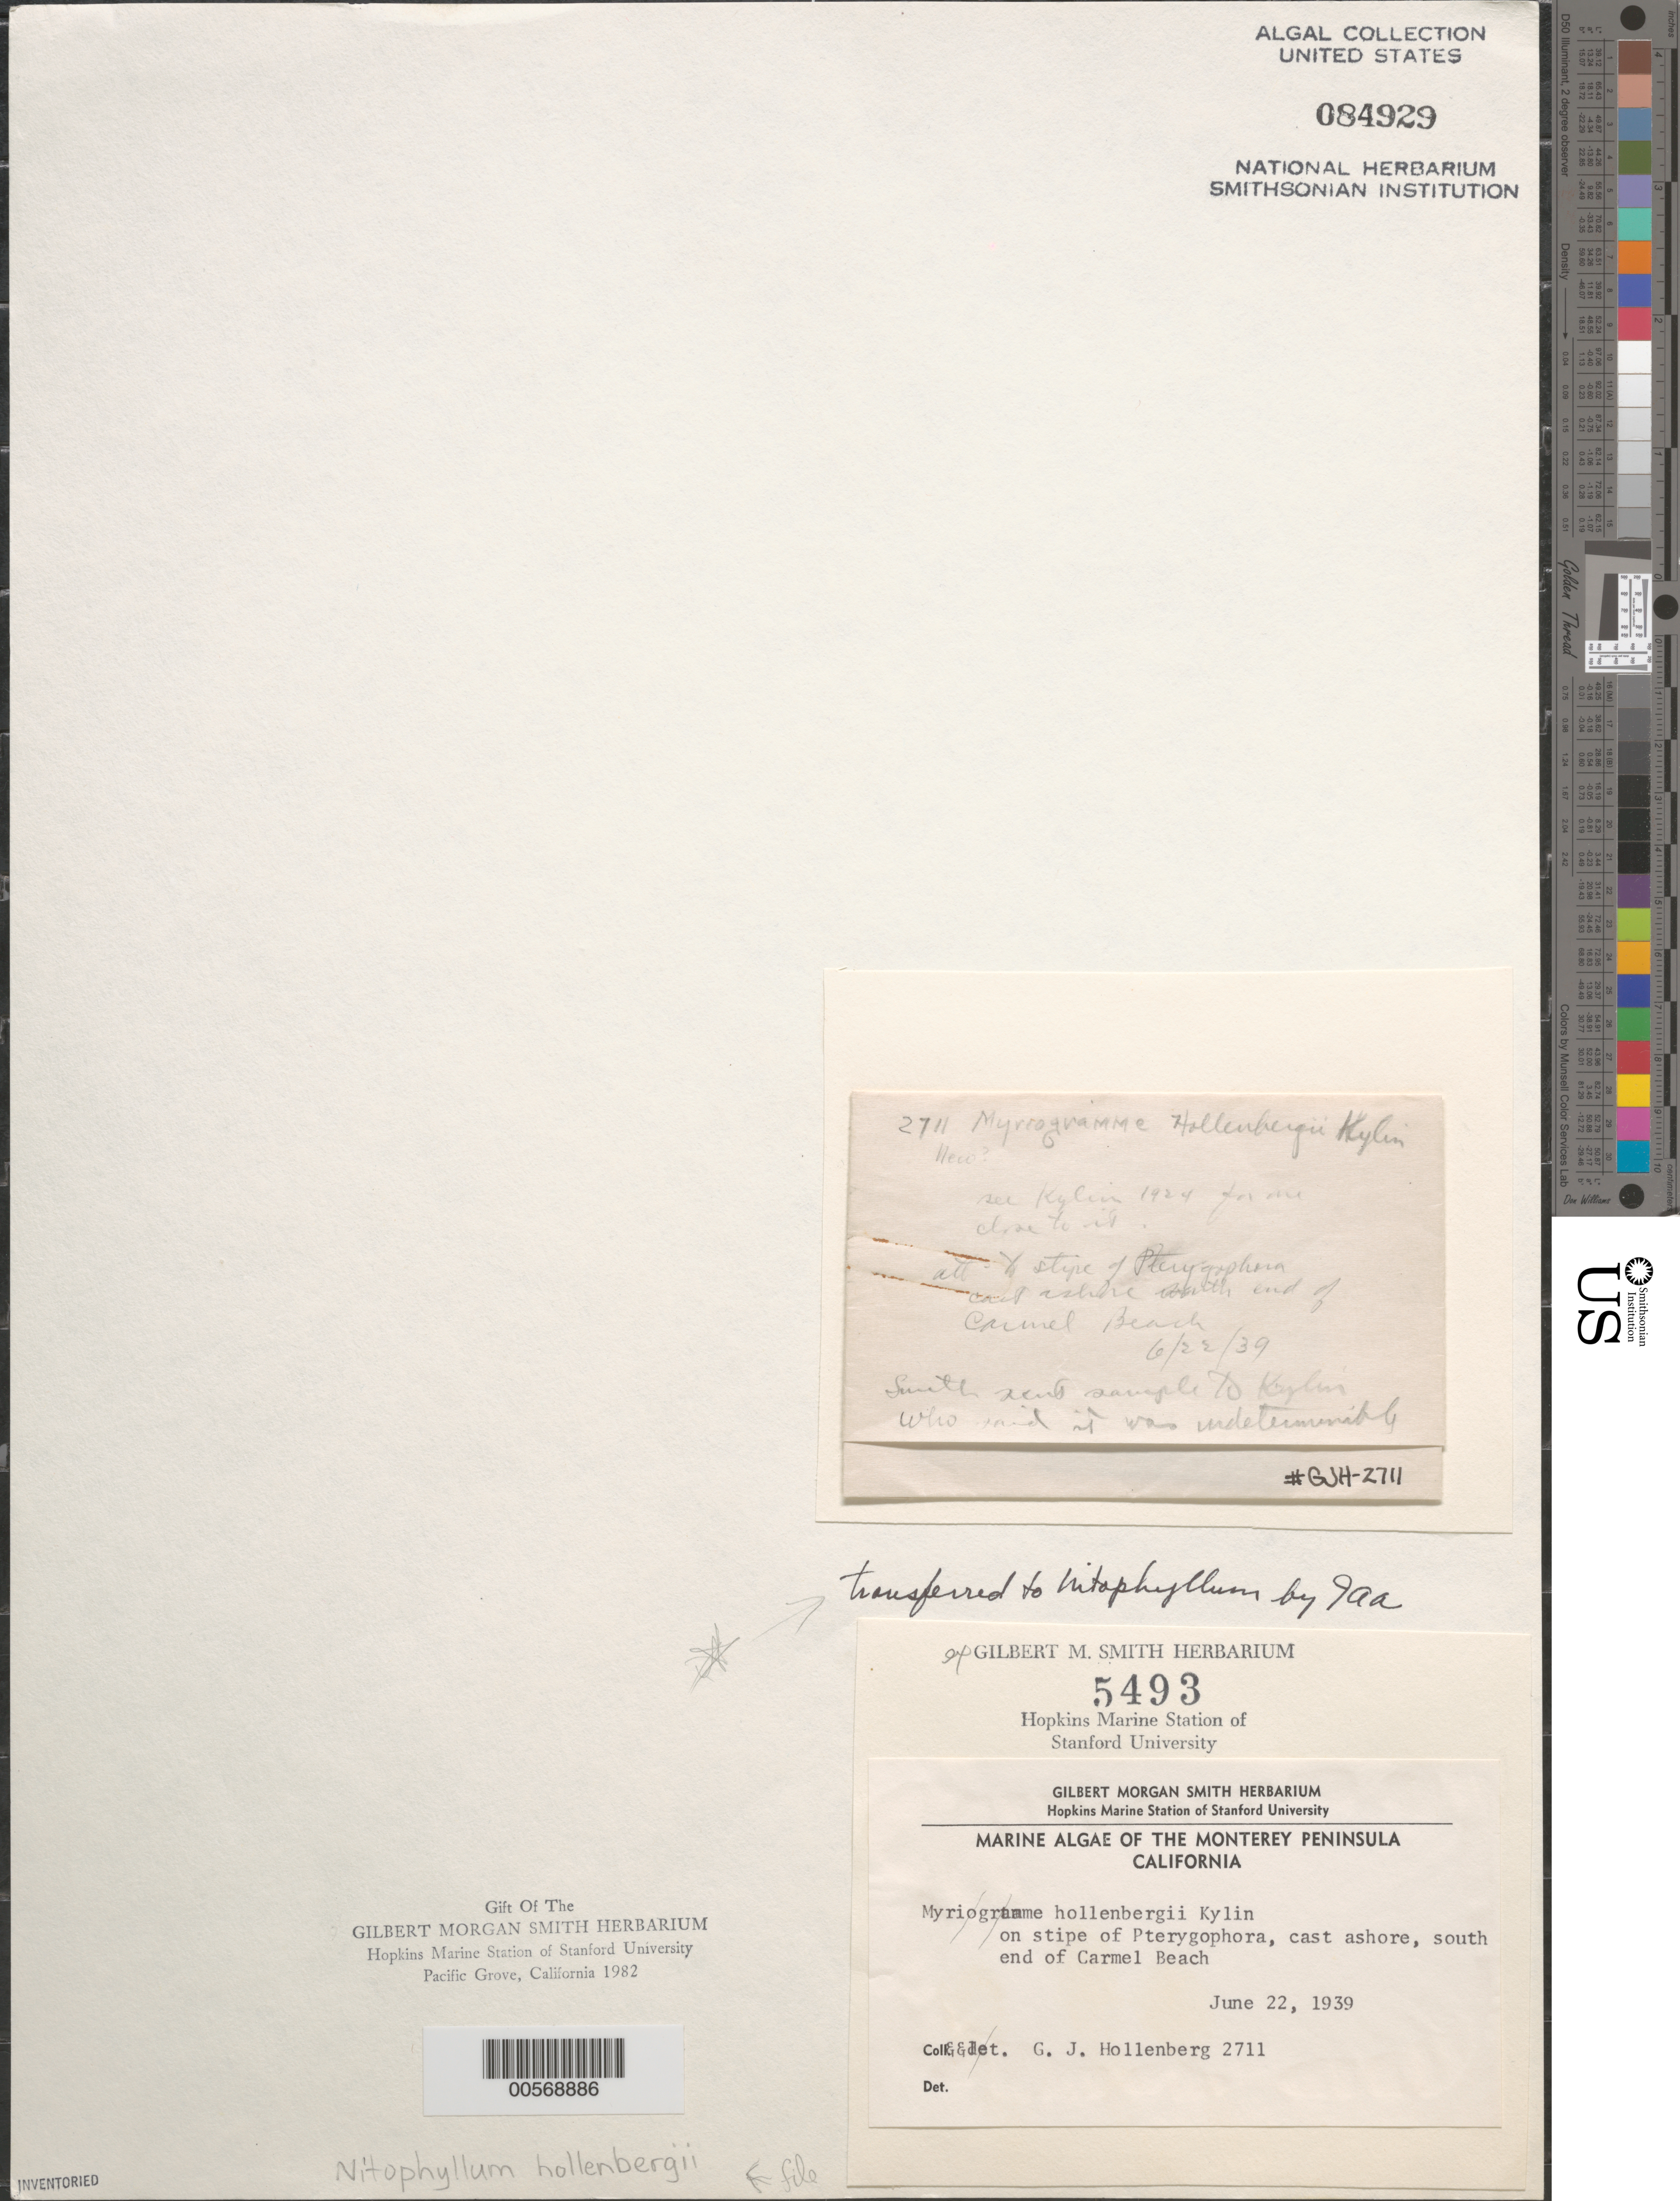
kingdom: Plantae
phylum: Rhodophyta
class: Florideophyceae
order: Ceramiales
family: Delesseriaceae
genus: Nitophyllum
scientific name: Nitophyllum hollenbergii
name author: (Kylin) I.A. Abbott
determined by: Abbott, Isabella A.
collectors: G. Hollenberg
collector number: GJH 2711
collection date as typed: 22 Jun 1939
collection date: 1939-06-22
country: United States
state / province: California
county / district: Monterey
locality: Carmel Beach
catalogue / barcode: US 84929